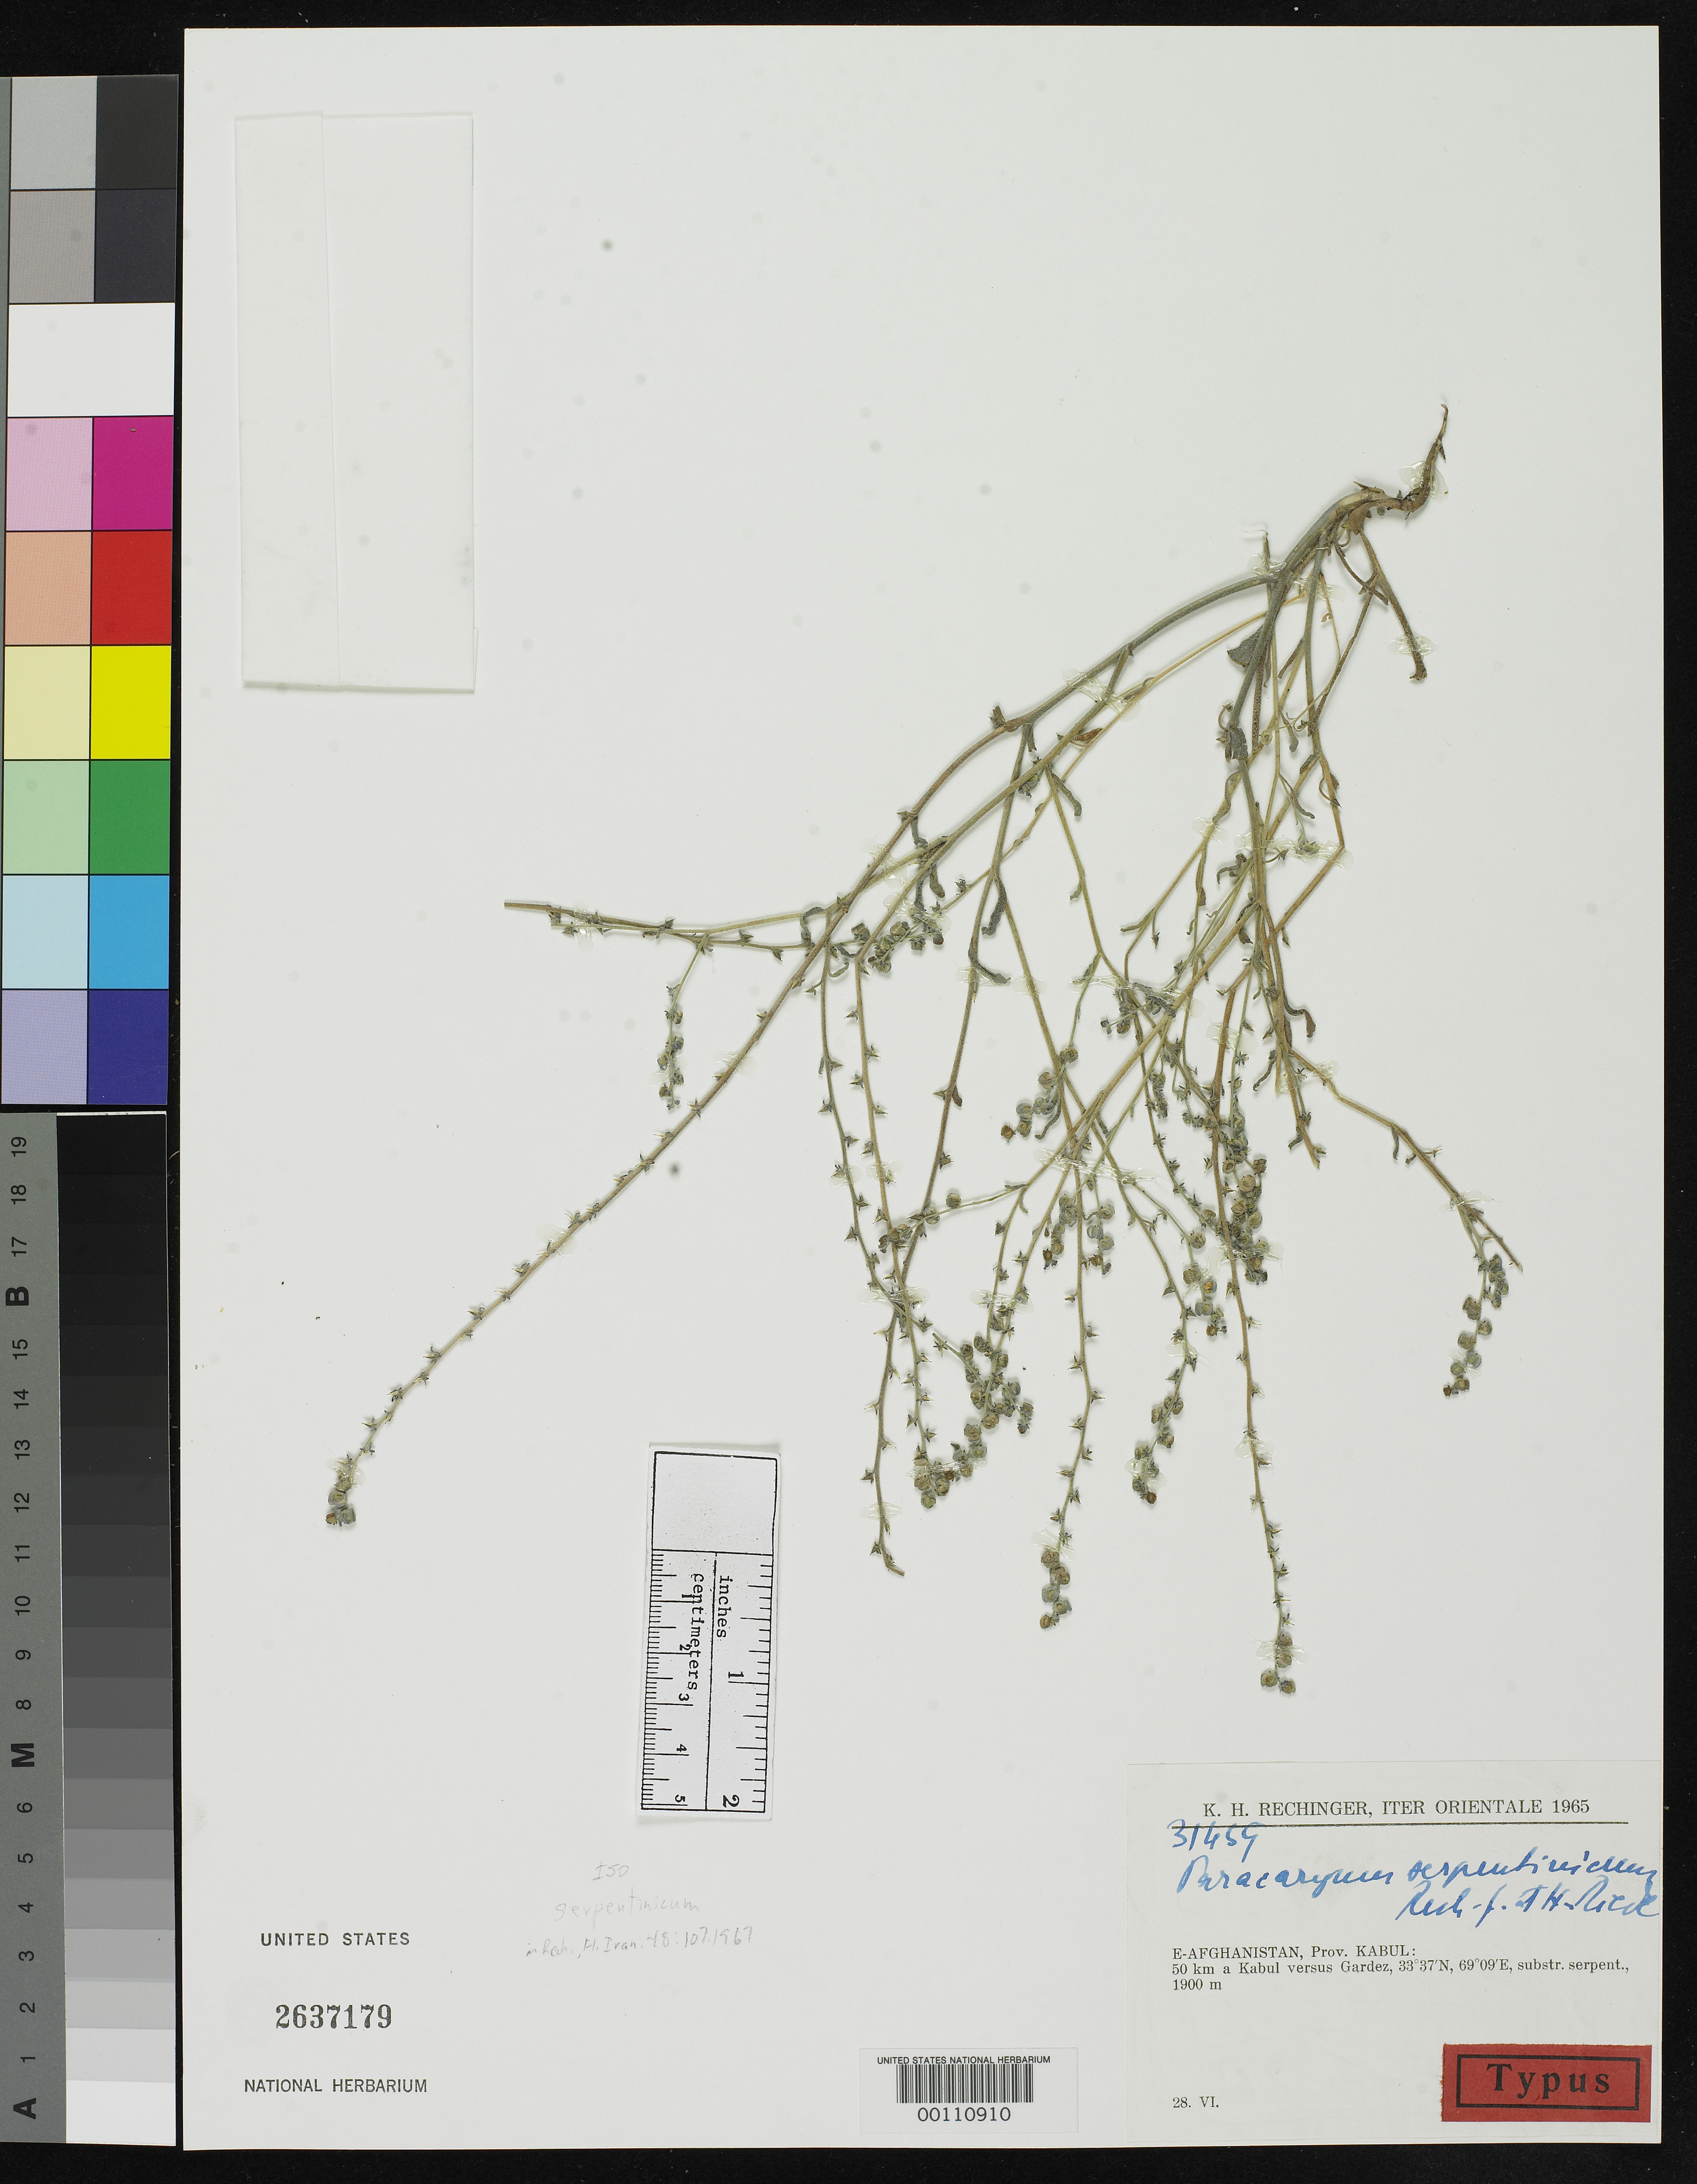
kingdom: Plantae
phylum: Tracheophyta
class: Magnoliopsida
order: Boraginales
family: Boraginaceae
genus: Paracaryum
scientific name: Paracaryum serpentinicum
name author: Rech. f. & Riedl in Rech. f.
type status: Isotype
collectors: K. H. Rechinger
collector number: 31459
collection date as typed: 28 Jun 1965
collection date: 1965-06-28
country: Afghanistan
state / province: Kabul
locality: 50 km from Kabul toward Gardez.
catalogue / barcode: US 2637179